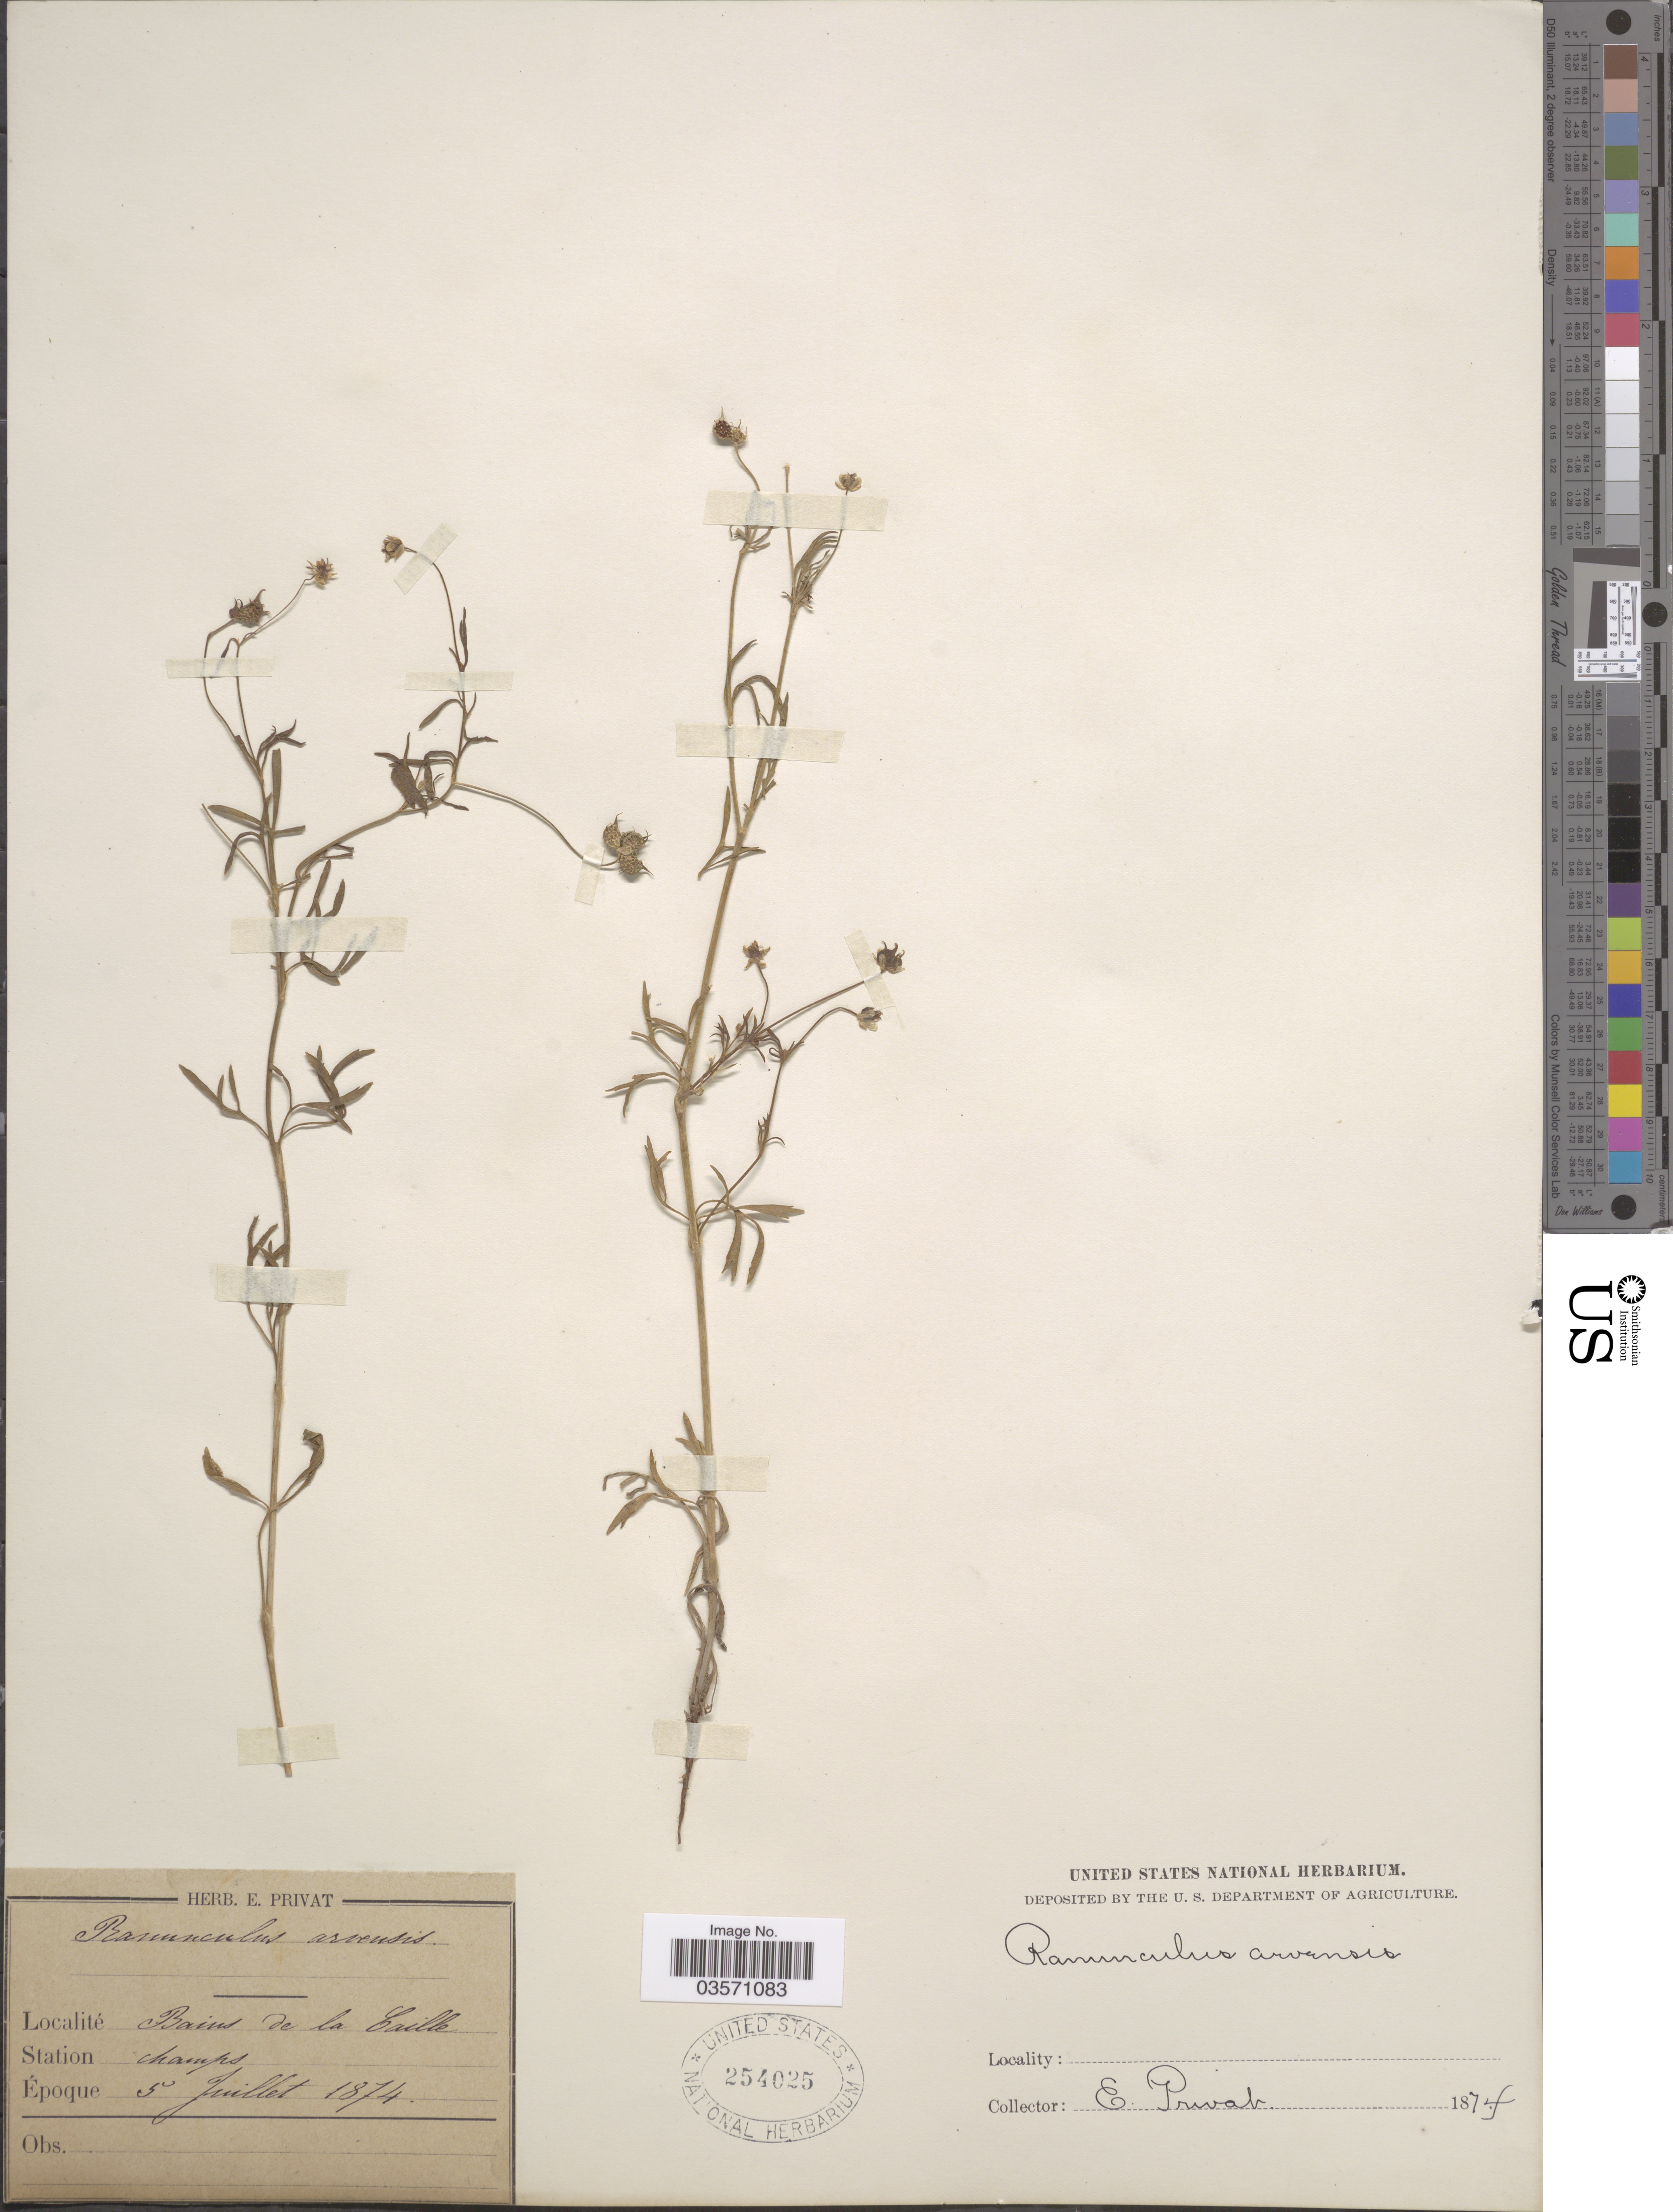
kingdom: Plantae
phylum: Tracheophyta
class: Magnoliopsida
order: Ranunculales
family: Ranunculaceae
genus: Ranunculus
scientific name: Ranunculus arvensis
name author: L.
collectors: E. Privat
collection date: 1874-07-05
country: France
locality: Bains de la Caille. Station champs.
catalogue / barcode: US 254025